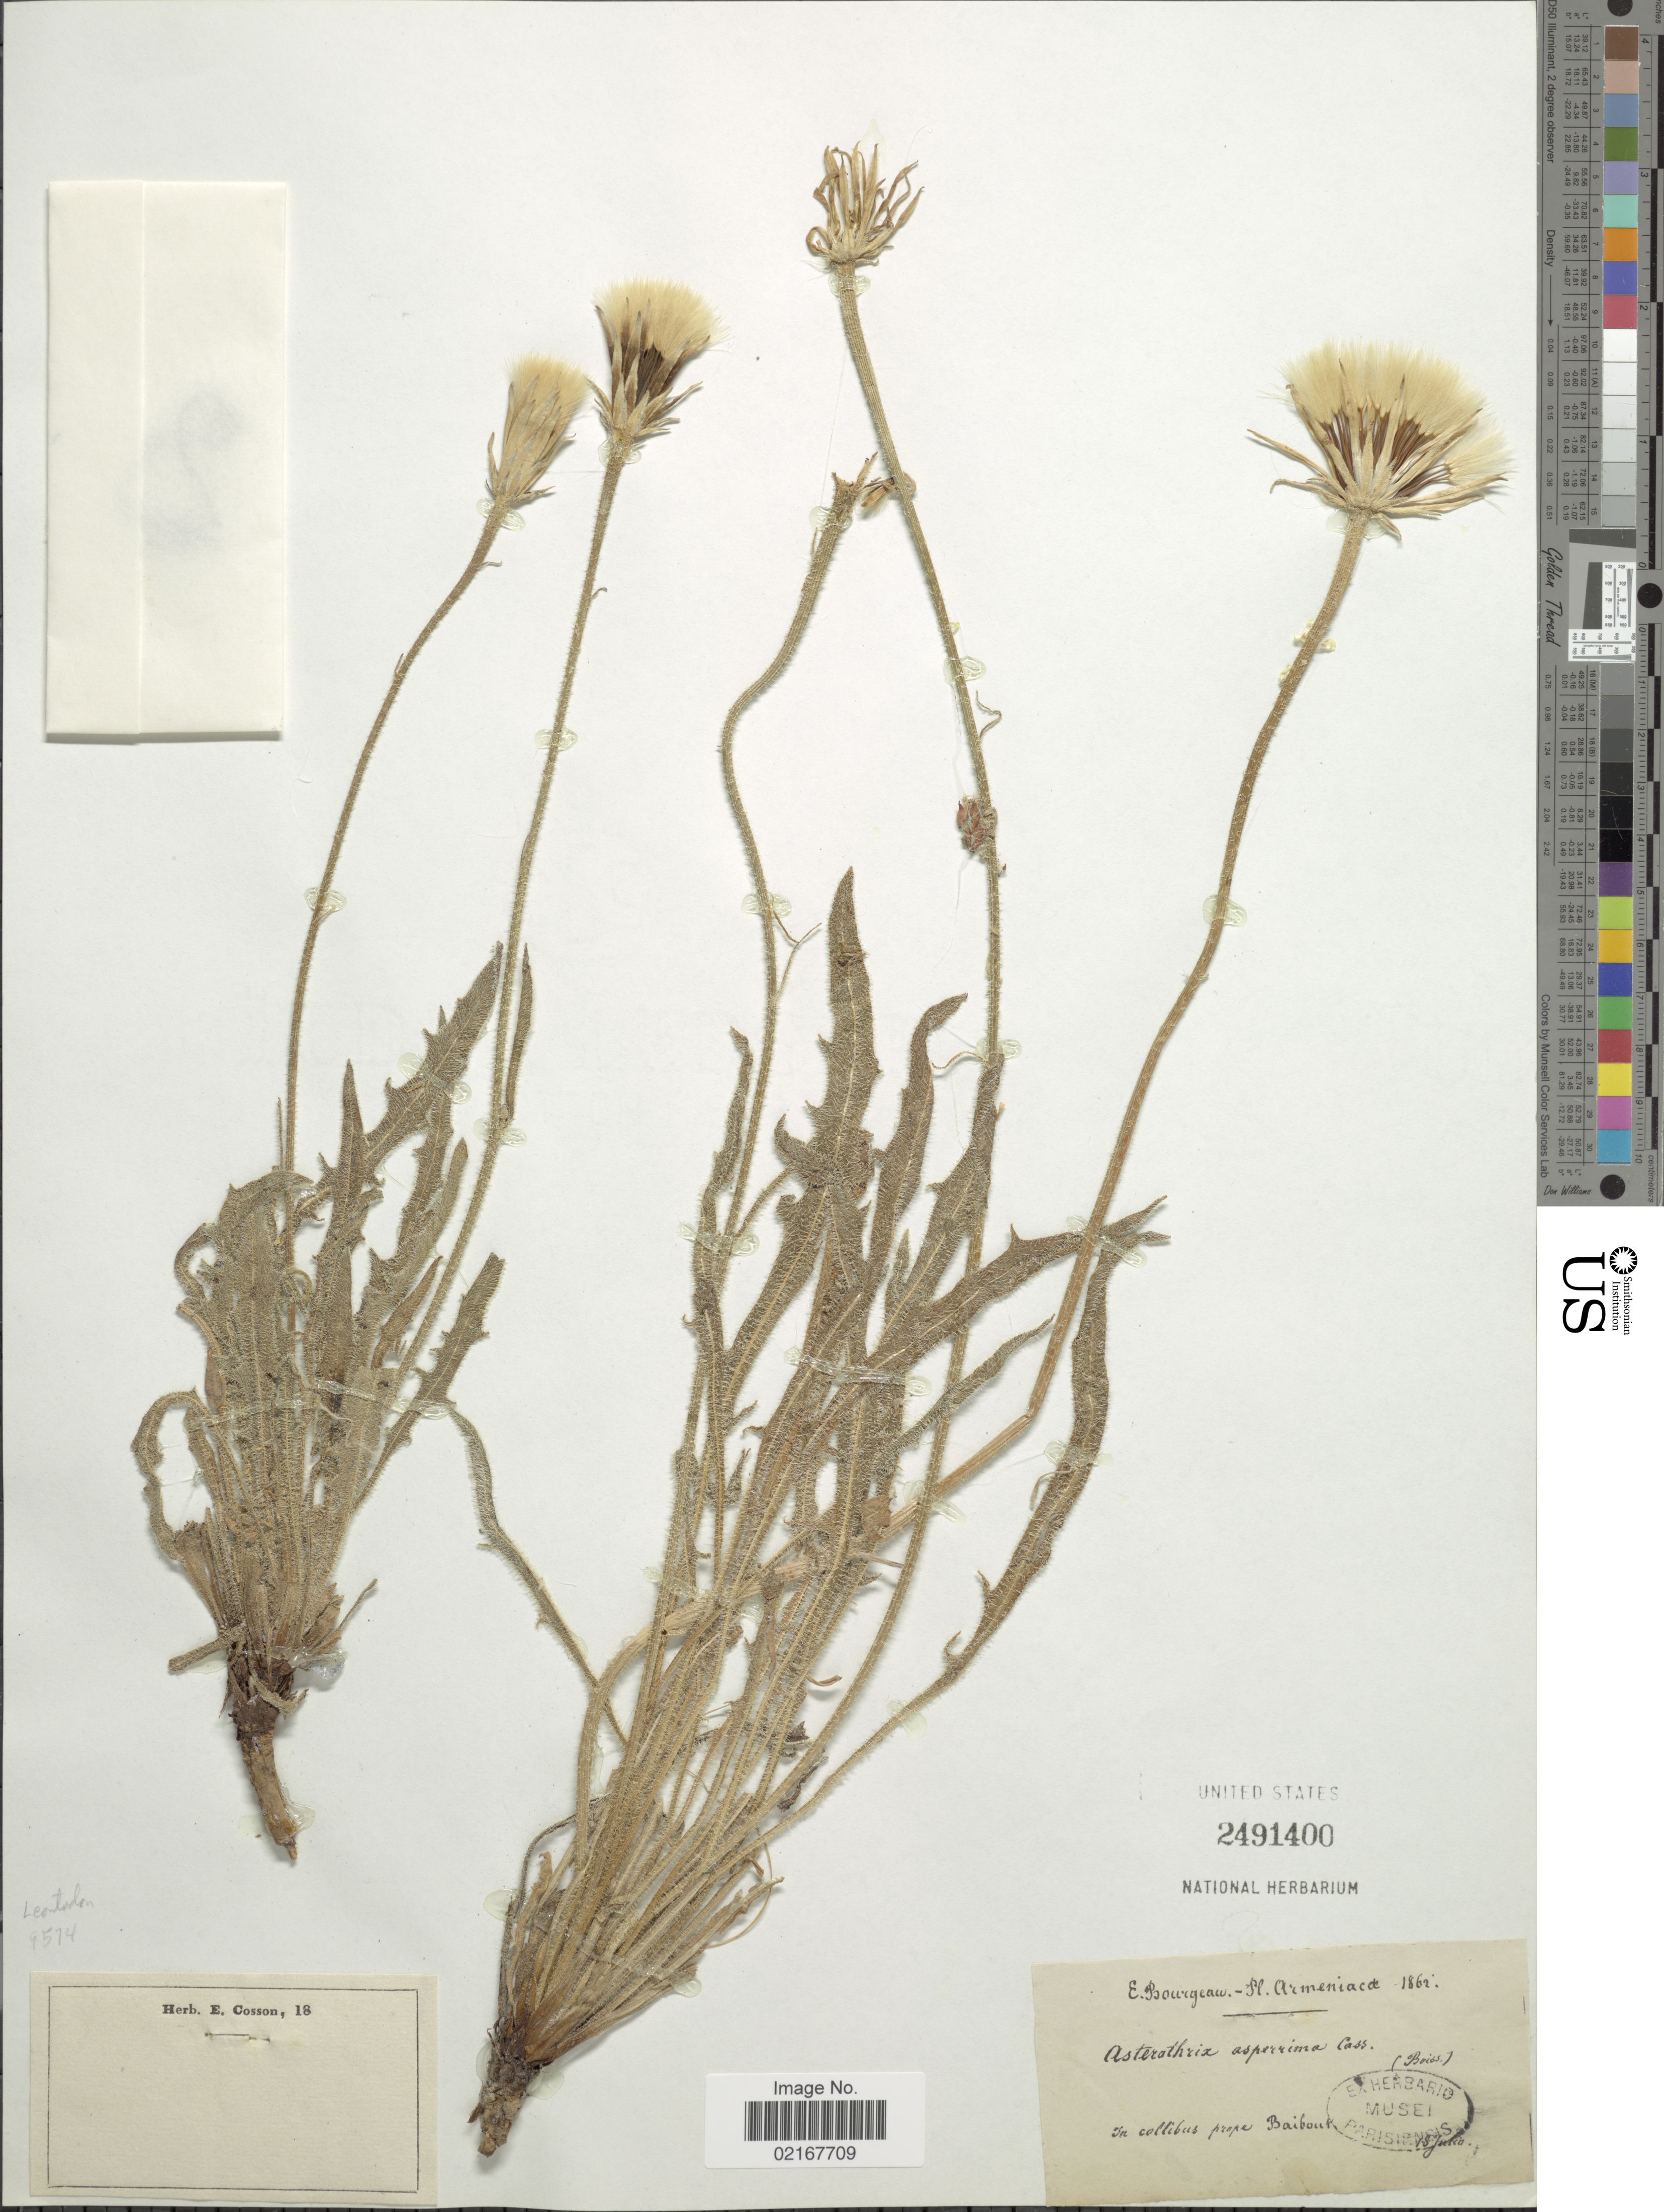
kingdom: Plantae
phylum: Tracheophyta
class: Magnoliopsida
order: Asterales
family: Asteraceae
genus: Leontodon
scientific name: Leontodon asperrimus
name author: (Willd.) Endl.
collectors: E. Bourgeau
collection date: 1862-06-18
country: Turkey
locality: Prope Baibout.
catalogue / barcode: US 2491400